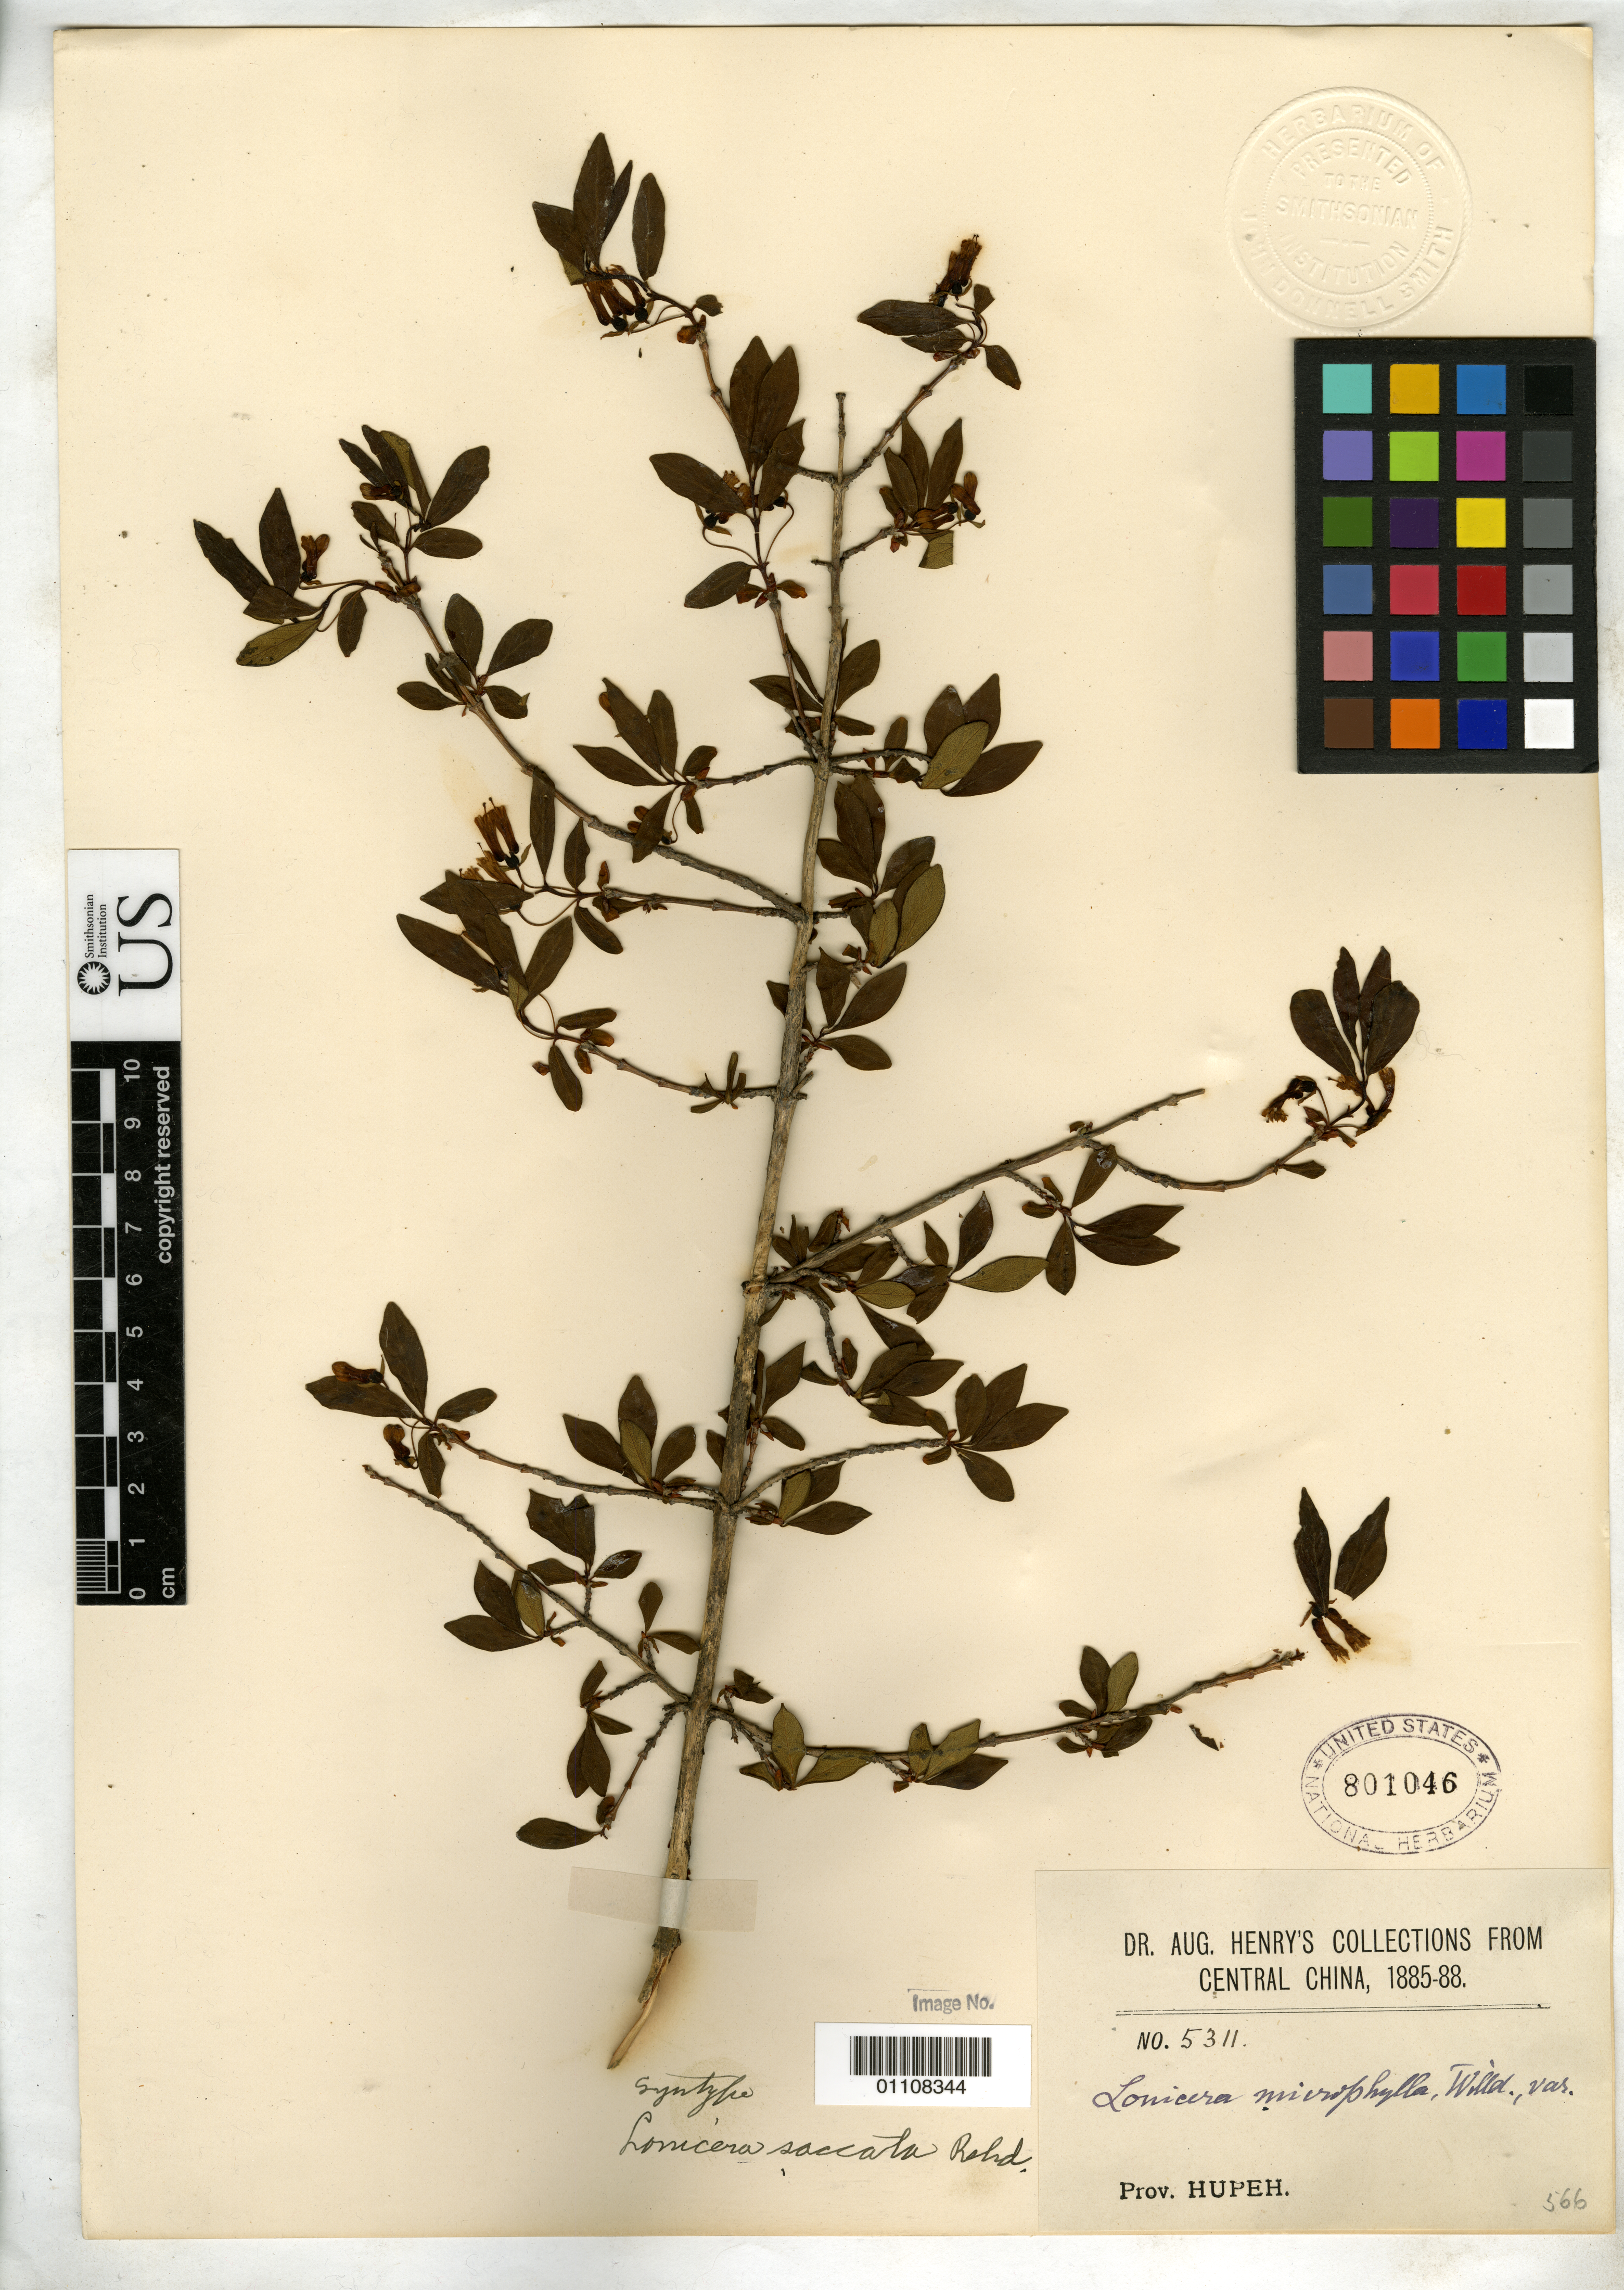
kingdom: Plantae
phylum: Tracheophyta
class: Magnoliopsida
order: Dipsacales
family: Caprifoliaceae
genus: Lonicera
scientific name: Lonicera saccata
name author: Rehder in Sarg.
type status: Syntype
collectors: A. Henry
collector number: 5311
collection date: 1885/1888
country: China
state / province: Hubei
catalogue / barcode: US 801046